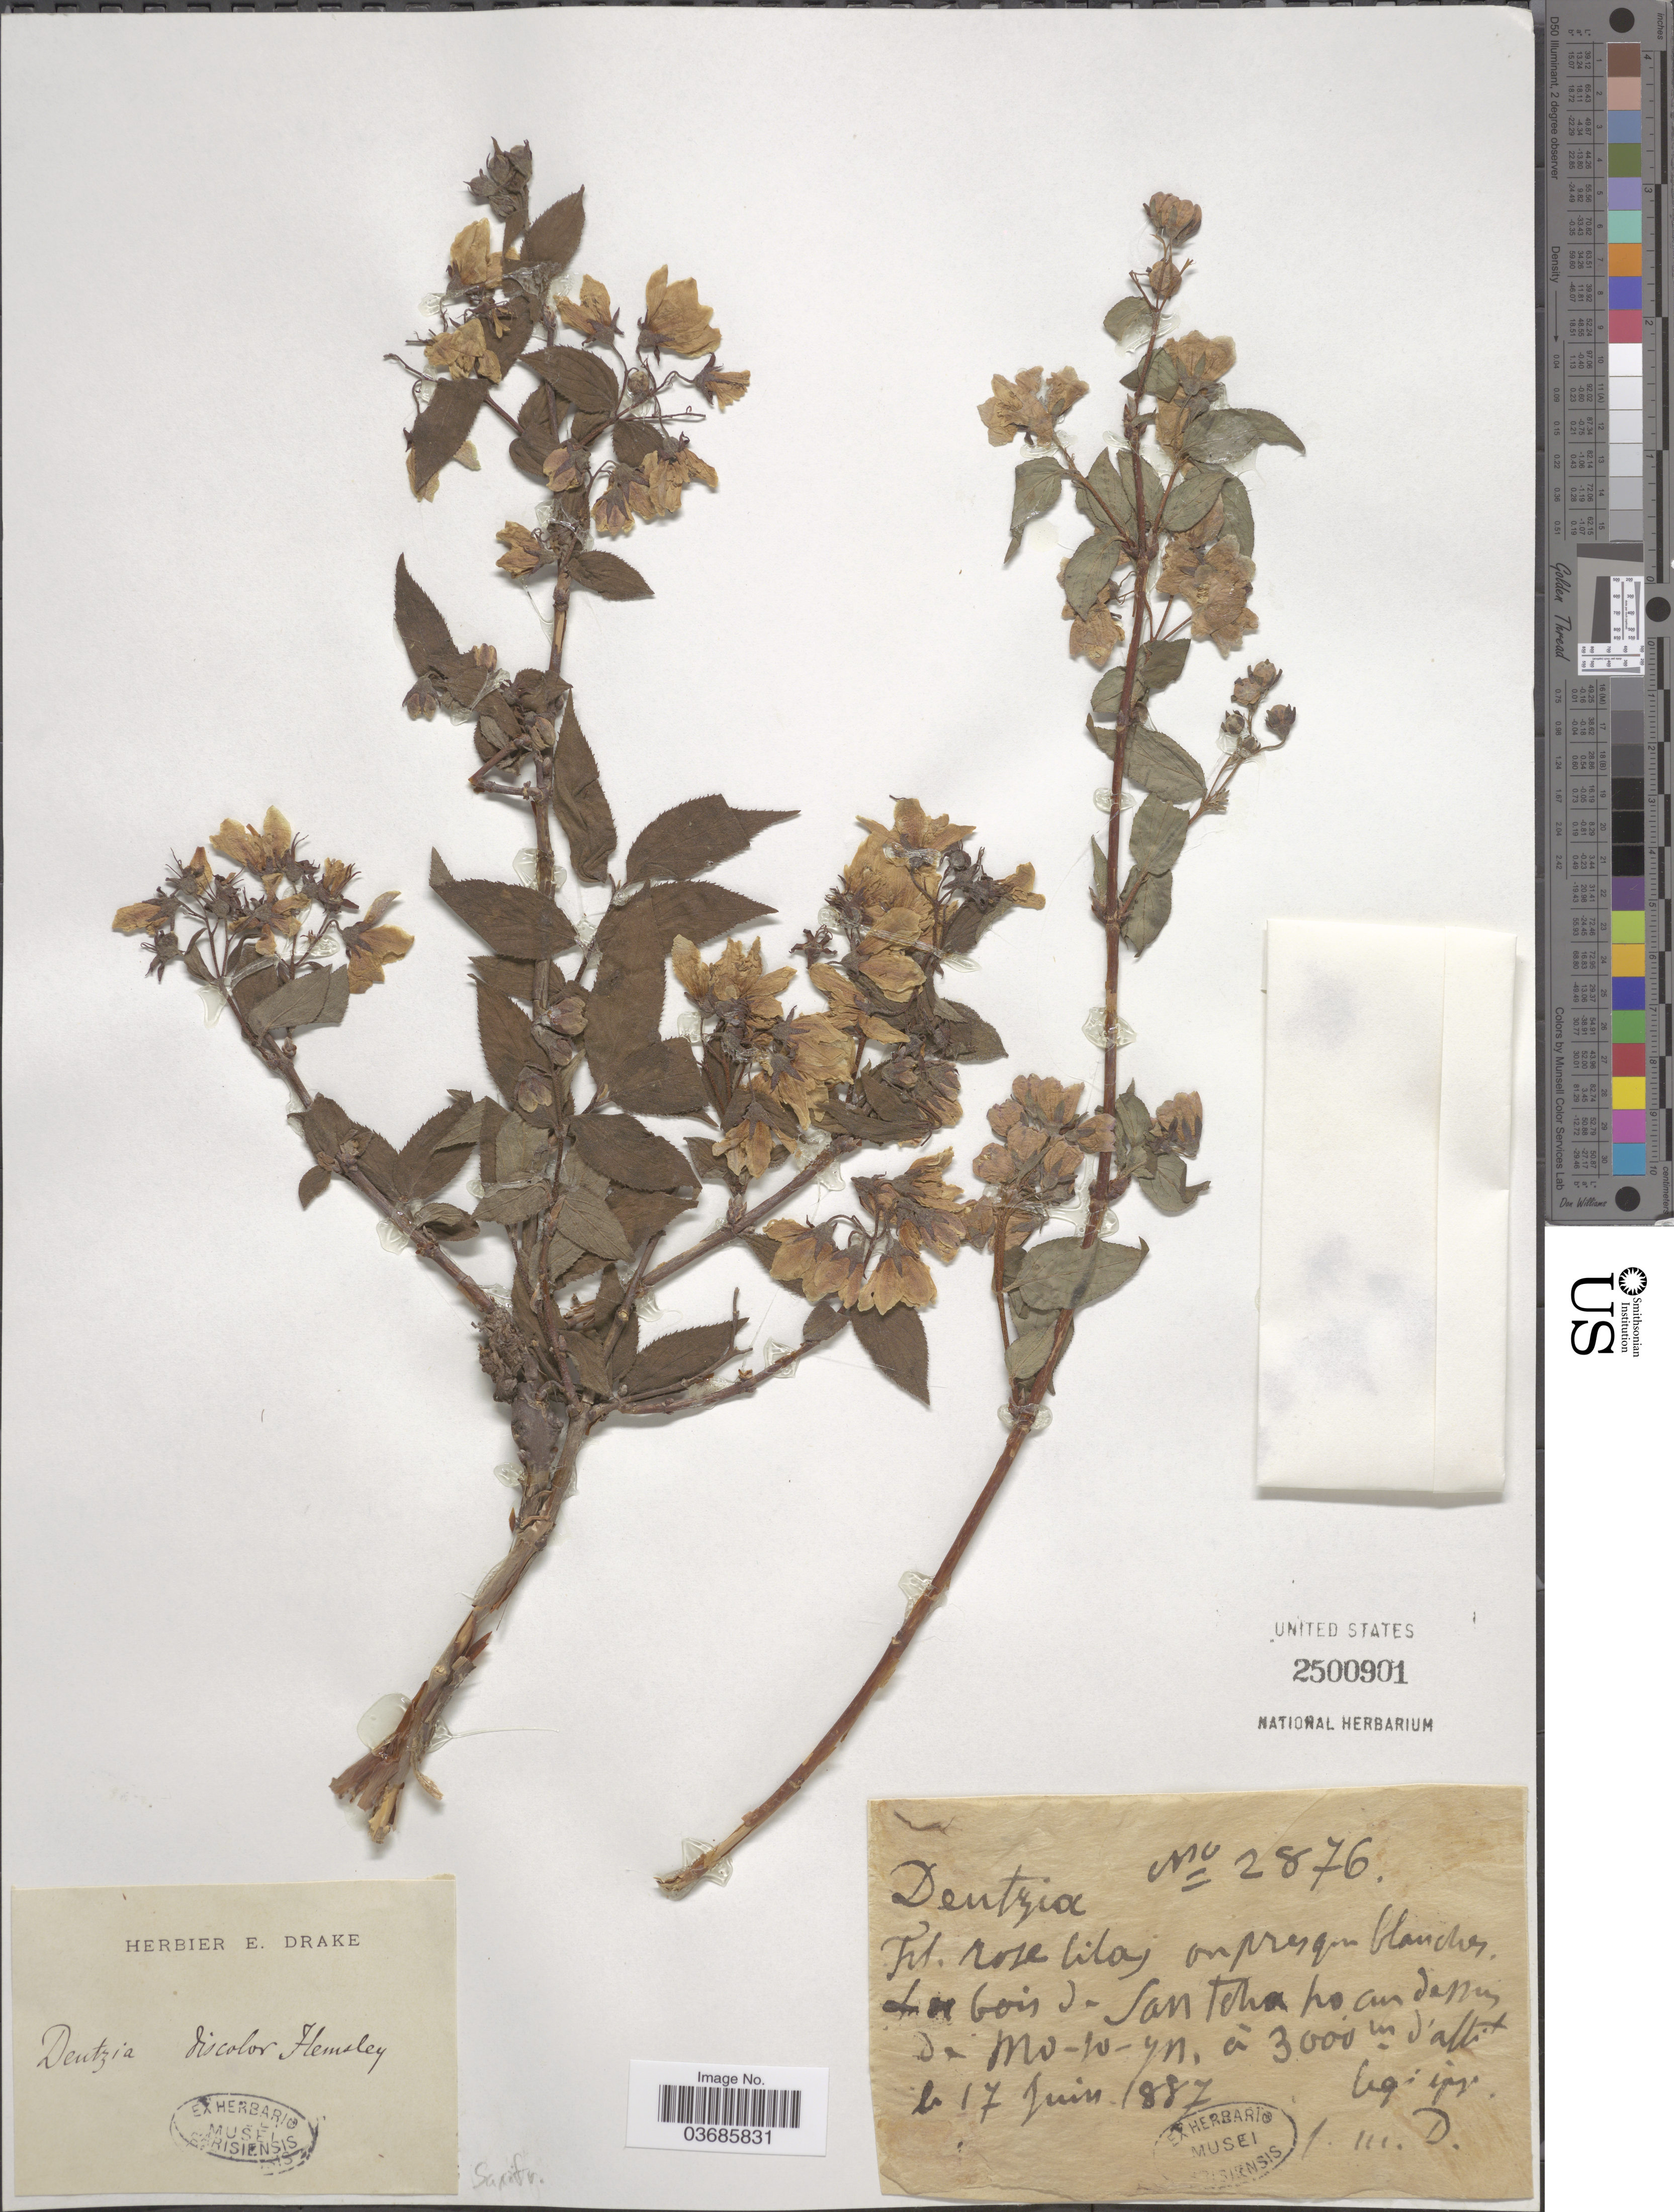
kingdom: Plantae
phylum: Tracheophyta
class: Magnoliopsida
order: Cornales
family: Hydrangeaceae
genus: Deutzia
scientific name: Deutzia discolor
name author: Hemsl.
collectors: ex herb. E. Drake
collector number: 2876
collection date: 1887-06-17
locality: Santcha ho au dessus de Mo-so-gu. [interpreted]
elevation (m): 3000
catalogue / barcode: US 2500901